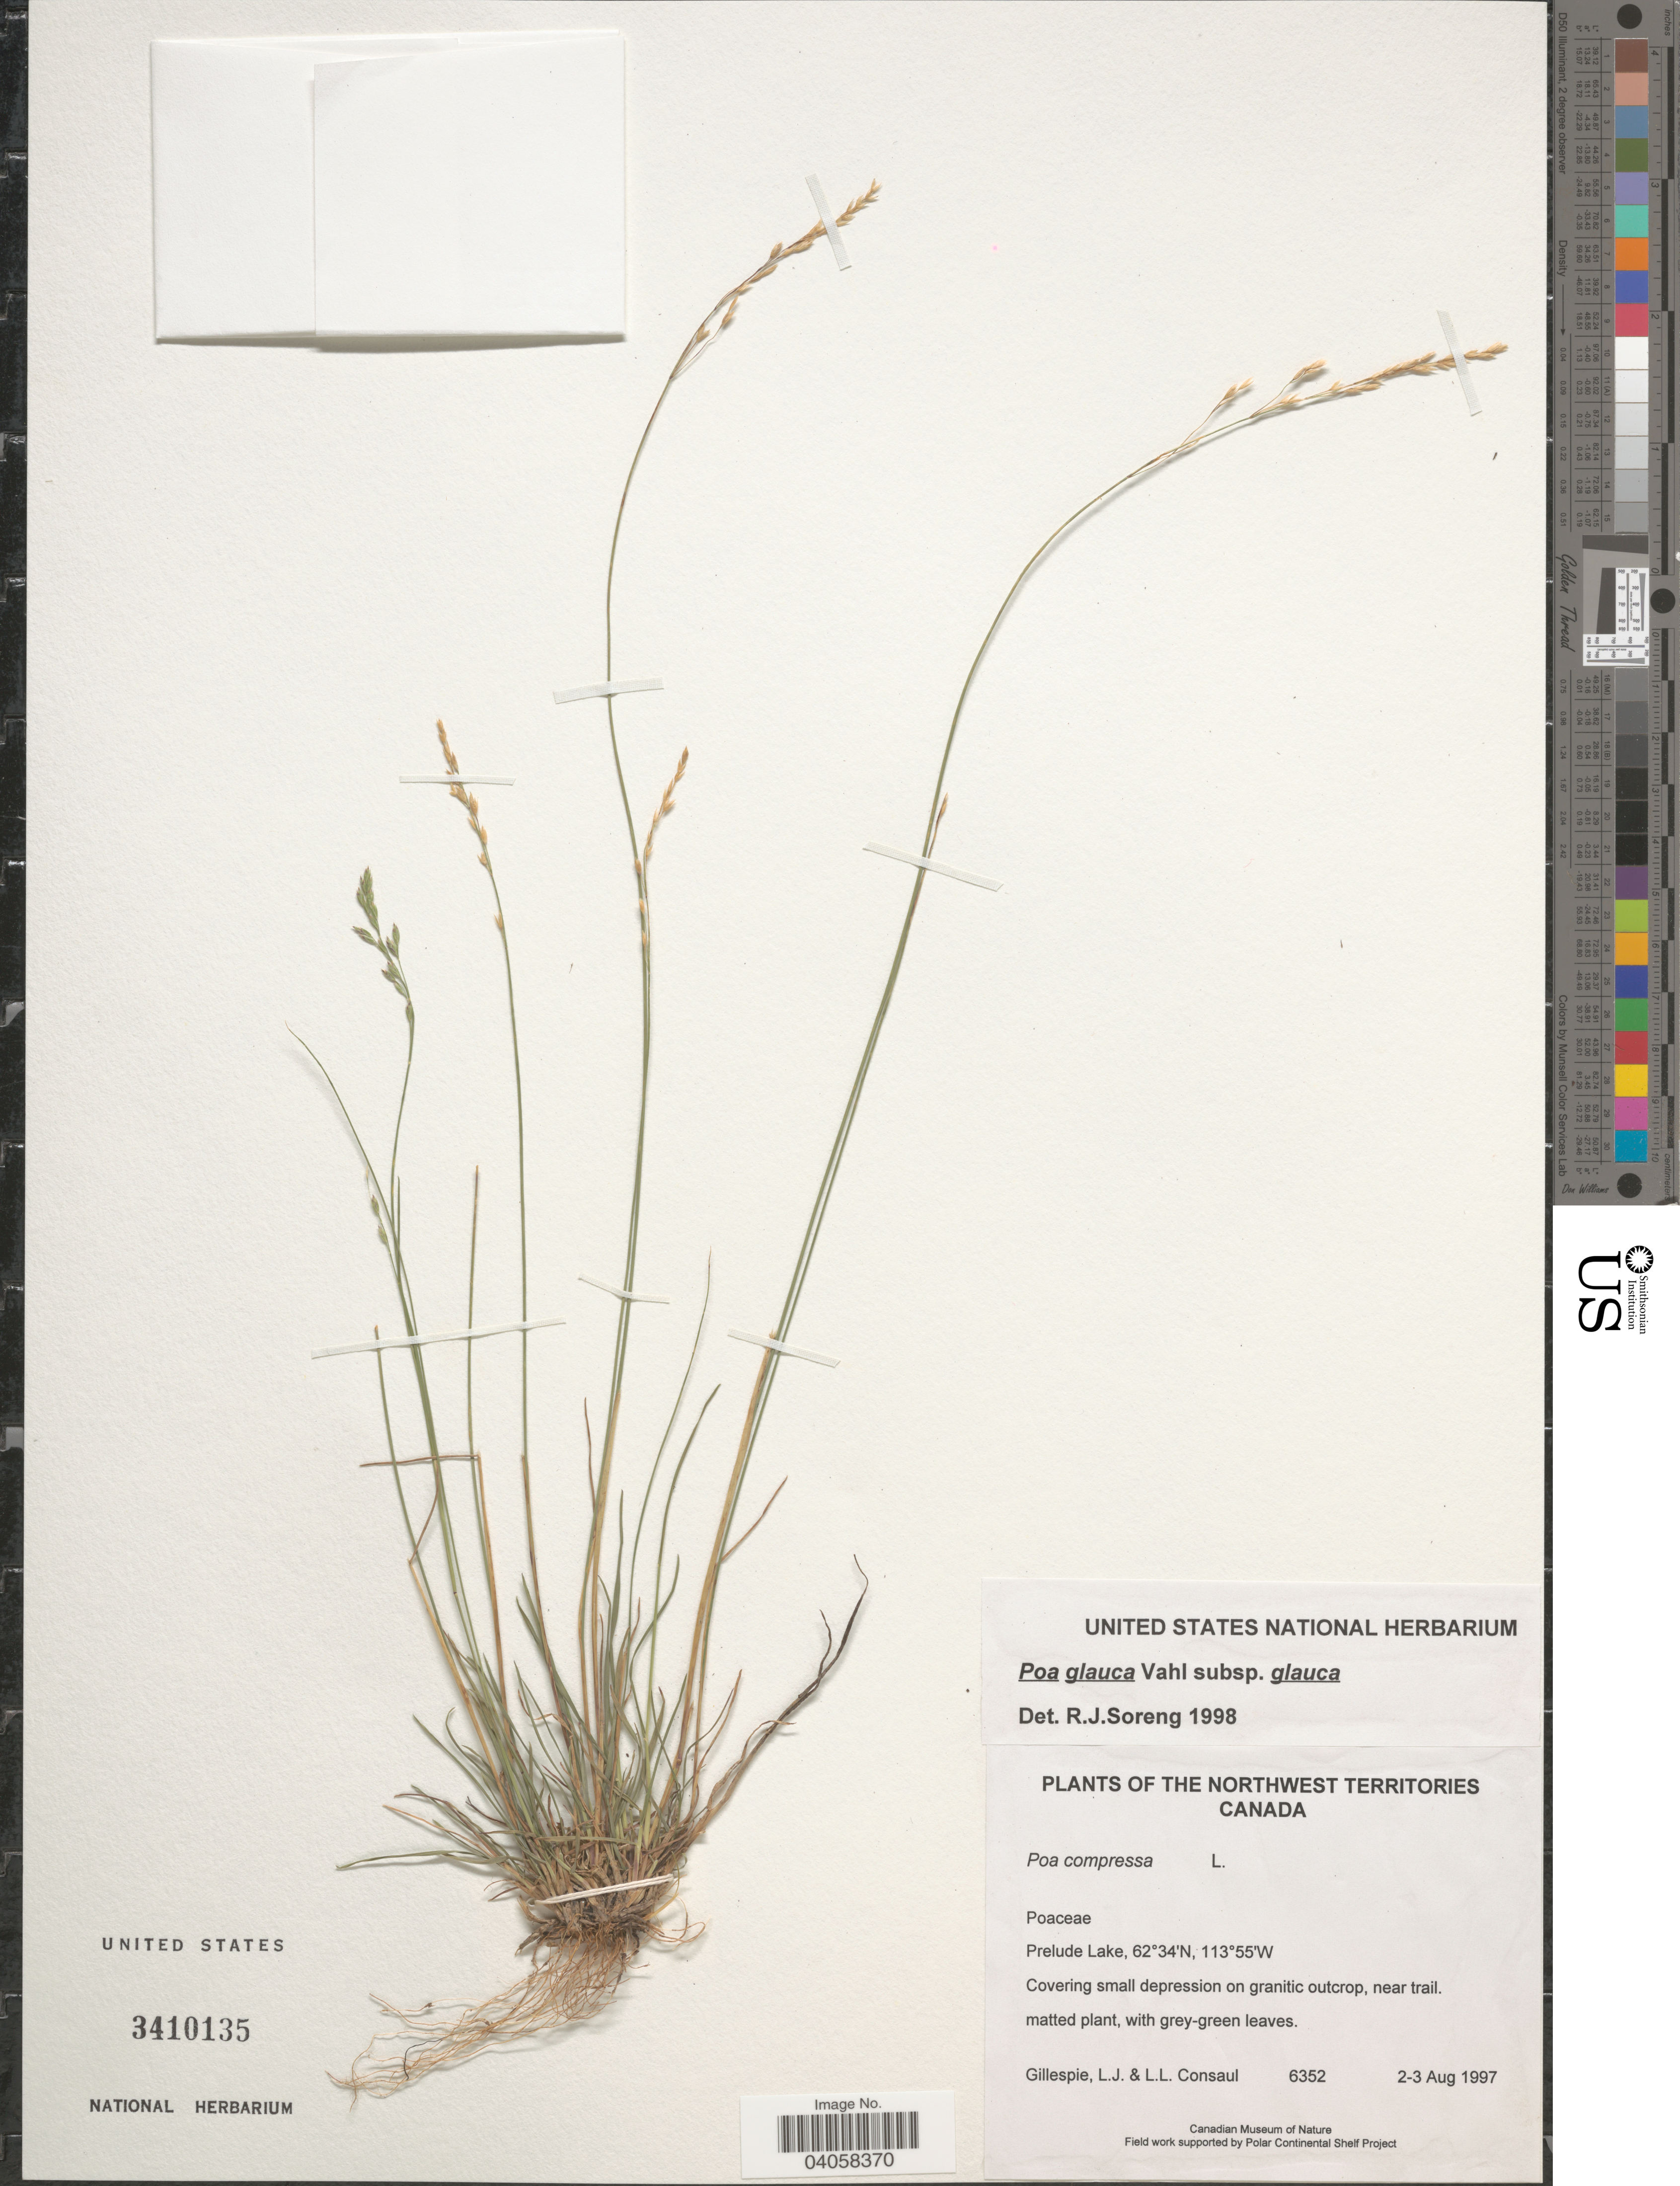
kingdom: Plantae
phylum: Tracheophyta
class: Liliopsida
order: Poales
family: Poaceae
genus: Poa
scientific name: Poa glauca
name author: Vahl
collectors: L. Gillespie & L. Consaul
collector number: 6352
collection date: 1997-08-02/1997-08-03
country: Canada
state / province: Northwest Territories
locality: Prelude Lake.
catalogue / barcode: US 3410135